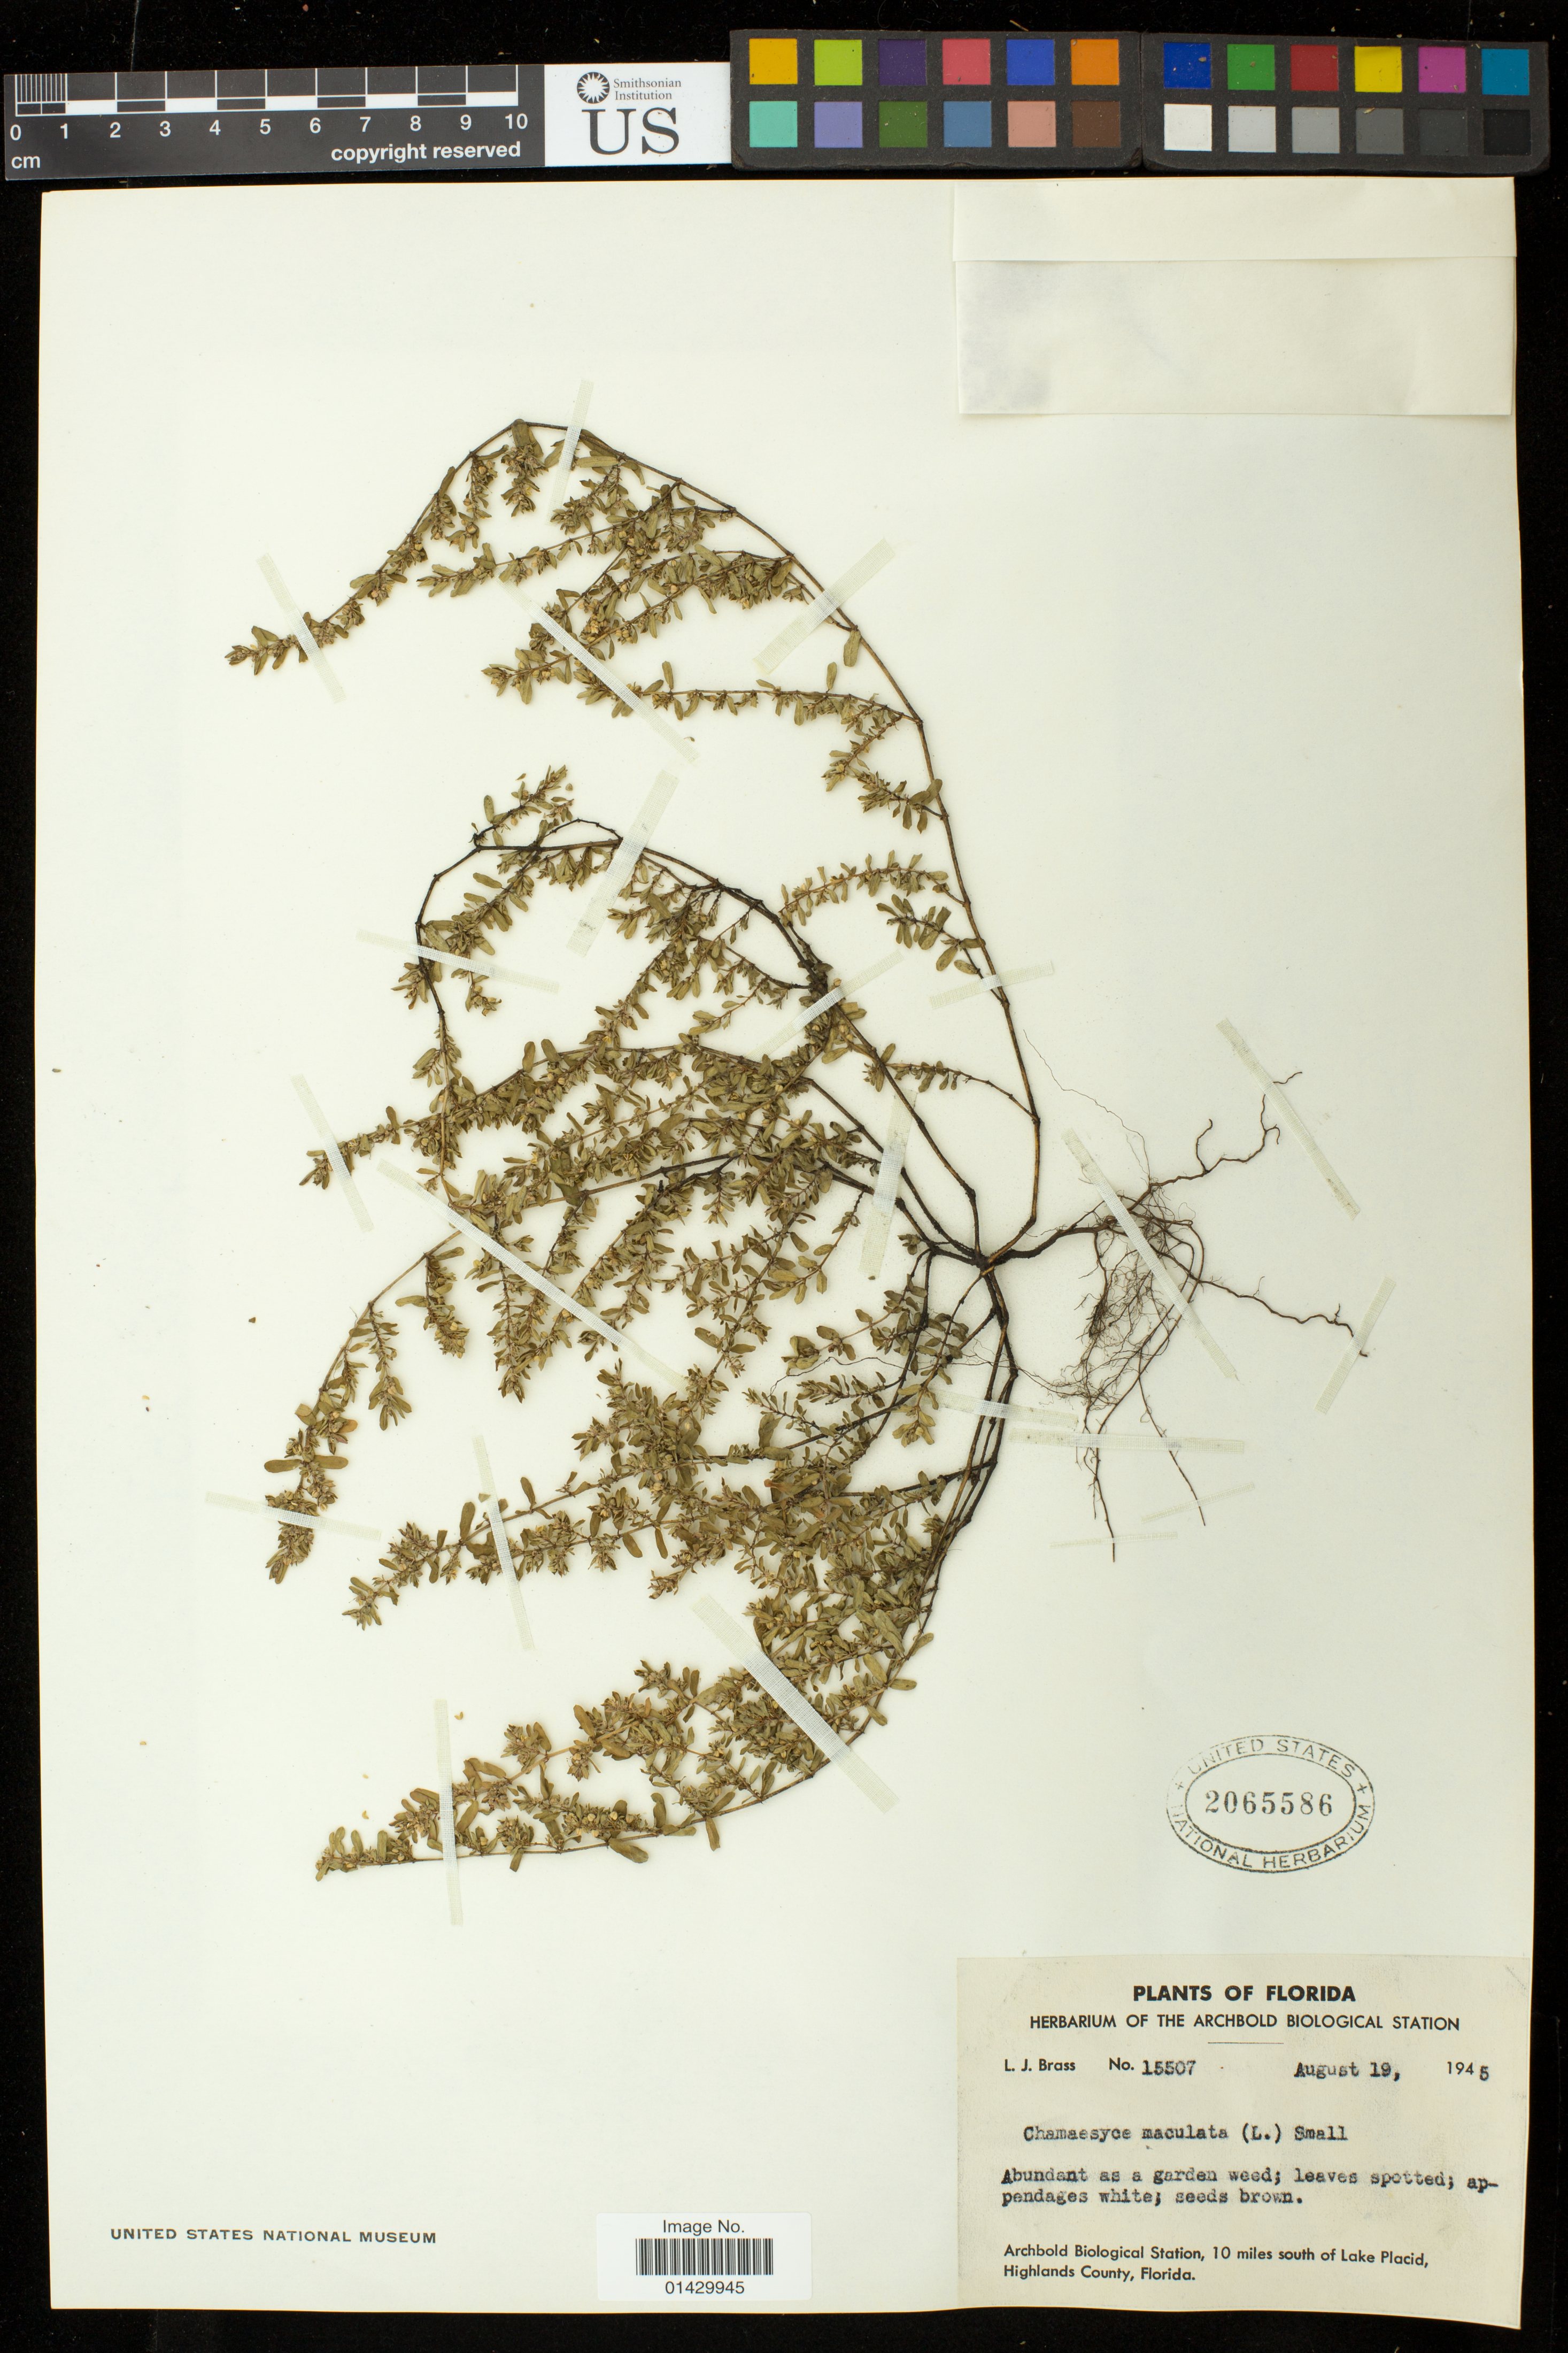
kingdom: Plantae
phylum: Tracheophyta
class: Magnoliopsida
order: Malpighiales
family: Euphorbiaceae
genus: Euphorbia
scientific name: Euphorbia maculata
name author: L.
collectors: L. J. Brass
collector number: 15507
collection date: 1945-08-19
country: United States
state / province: Florida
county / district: Highlands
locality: Archbold Biological Station, 10 miles south of Lake Placid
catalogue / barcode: US 2065586